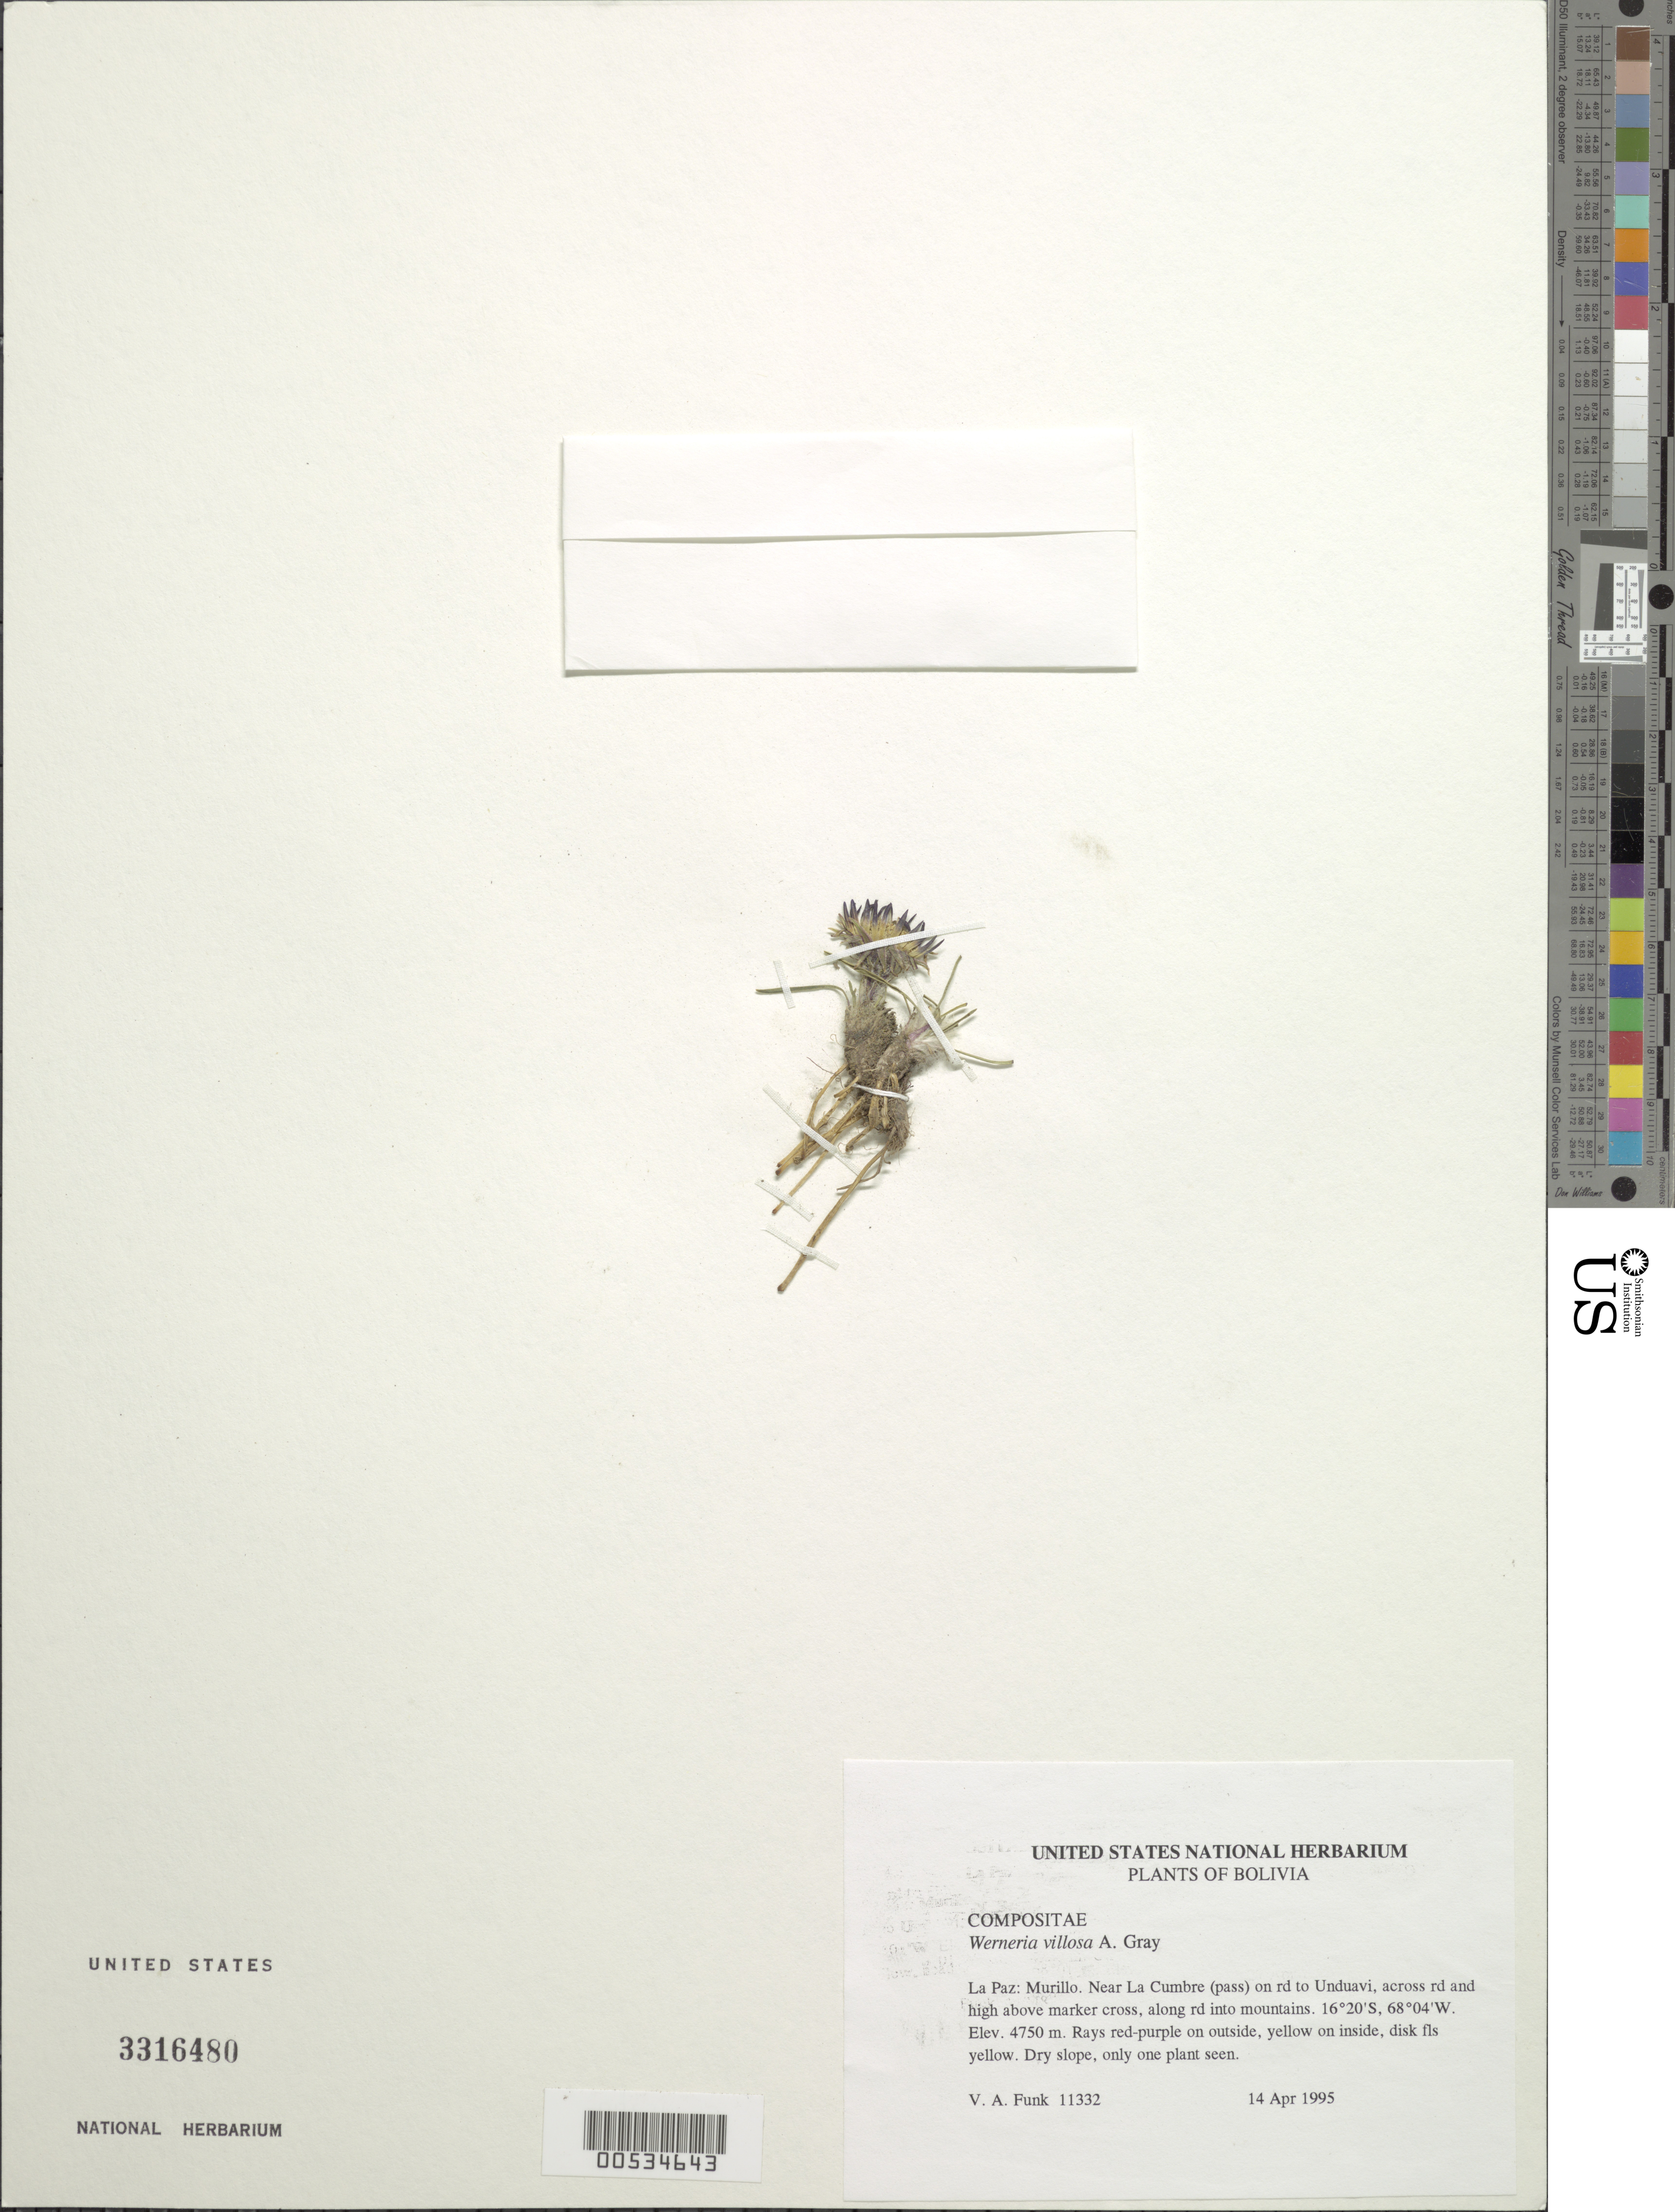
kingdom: Plantae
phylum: Tracheophyta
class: Magnoliopsida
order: Asterales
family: Asteraceae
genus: Werneria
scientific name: Werneria villosa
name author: A. Gray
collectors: V. Funk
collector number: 11332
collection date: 1995-04-14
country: Bolivia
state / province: La Paz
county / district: Murillo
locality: La Cumbre (pass) on rd to Unduavi, across rd and high above marker cross, along rd. into mountains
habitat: Dry slope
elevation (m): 4750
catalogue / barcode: US 3316480